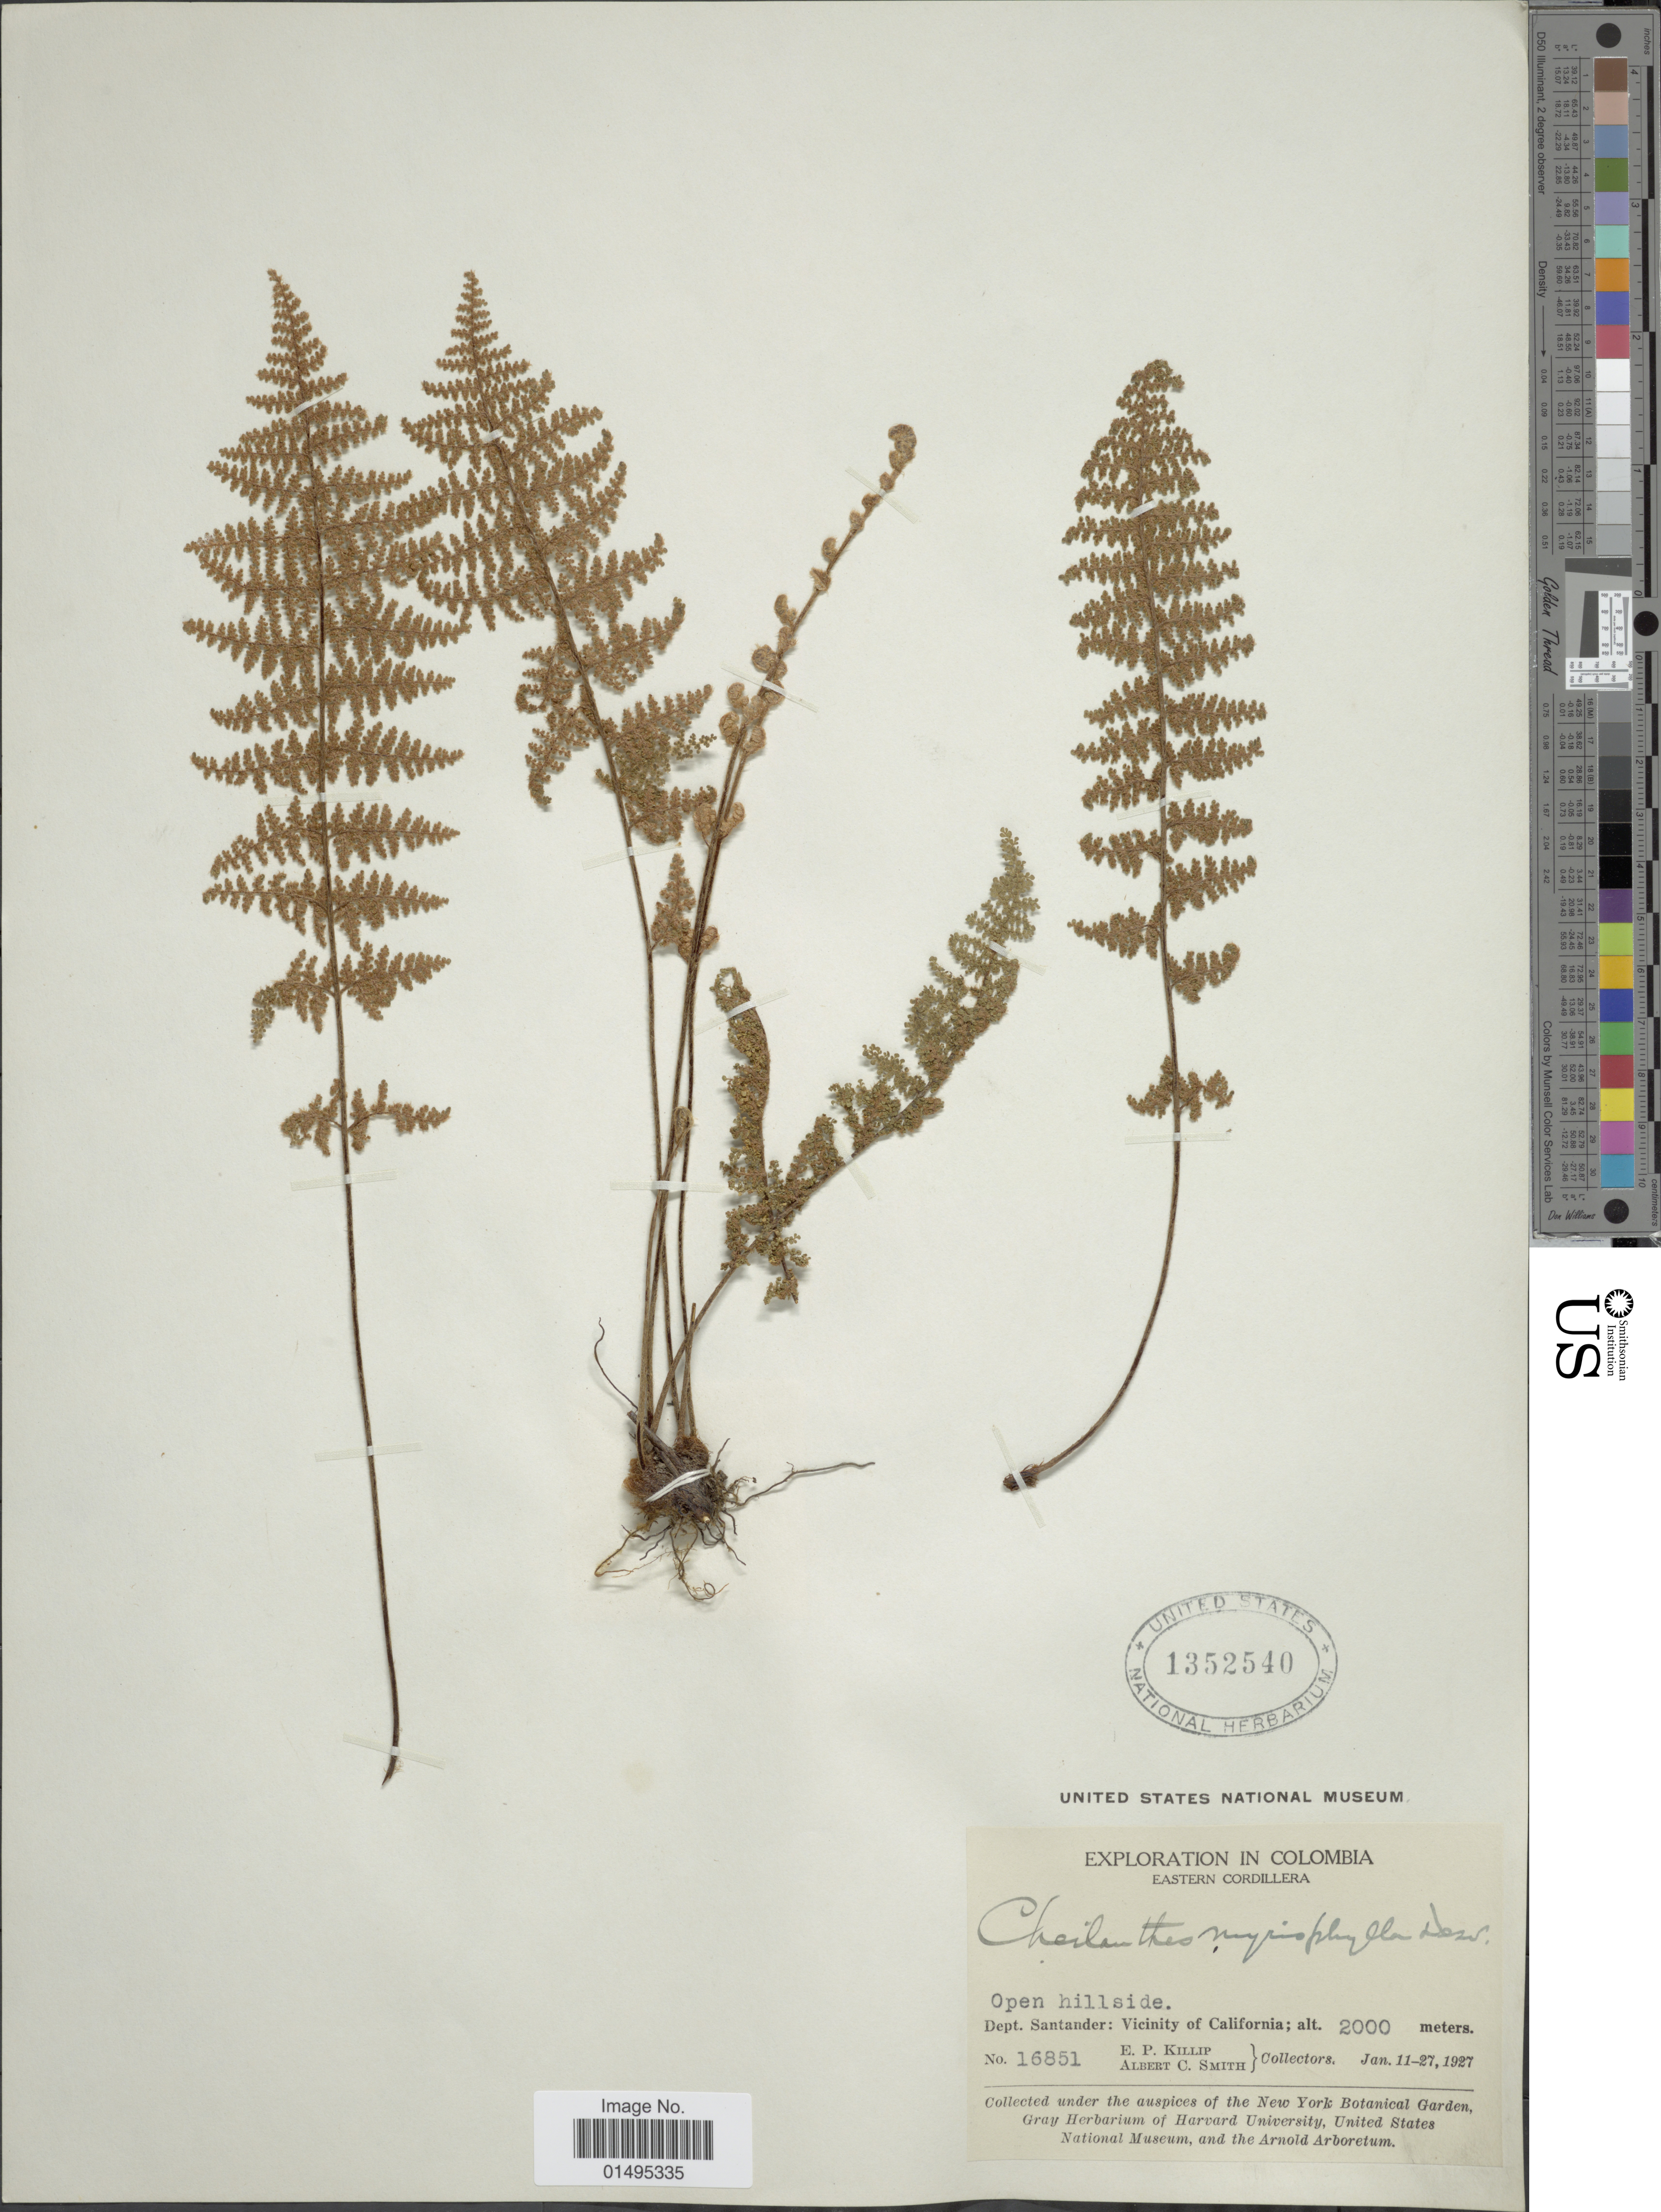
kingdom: Plantae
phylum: Tracheophyta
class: Polypodiopsida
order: Polypodiales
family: Pteridaceae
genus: Myriopteris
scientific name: Myriopteris myriophylla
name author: (Desv.) J. Sm.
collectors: E. P. Killip & A. C. Smith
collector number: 16851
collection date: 1927-01-11/1927-01-27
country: Colombia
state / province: Santander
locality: Exploration in Colombia, Eastern Cordillera, Dept. Santander: Vicinity of California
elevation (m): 2000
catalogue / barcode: US 1352540